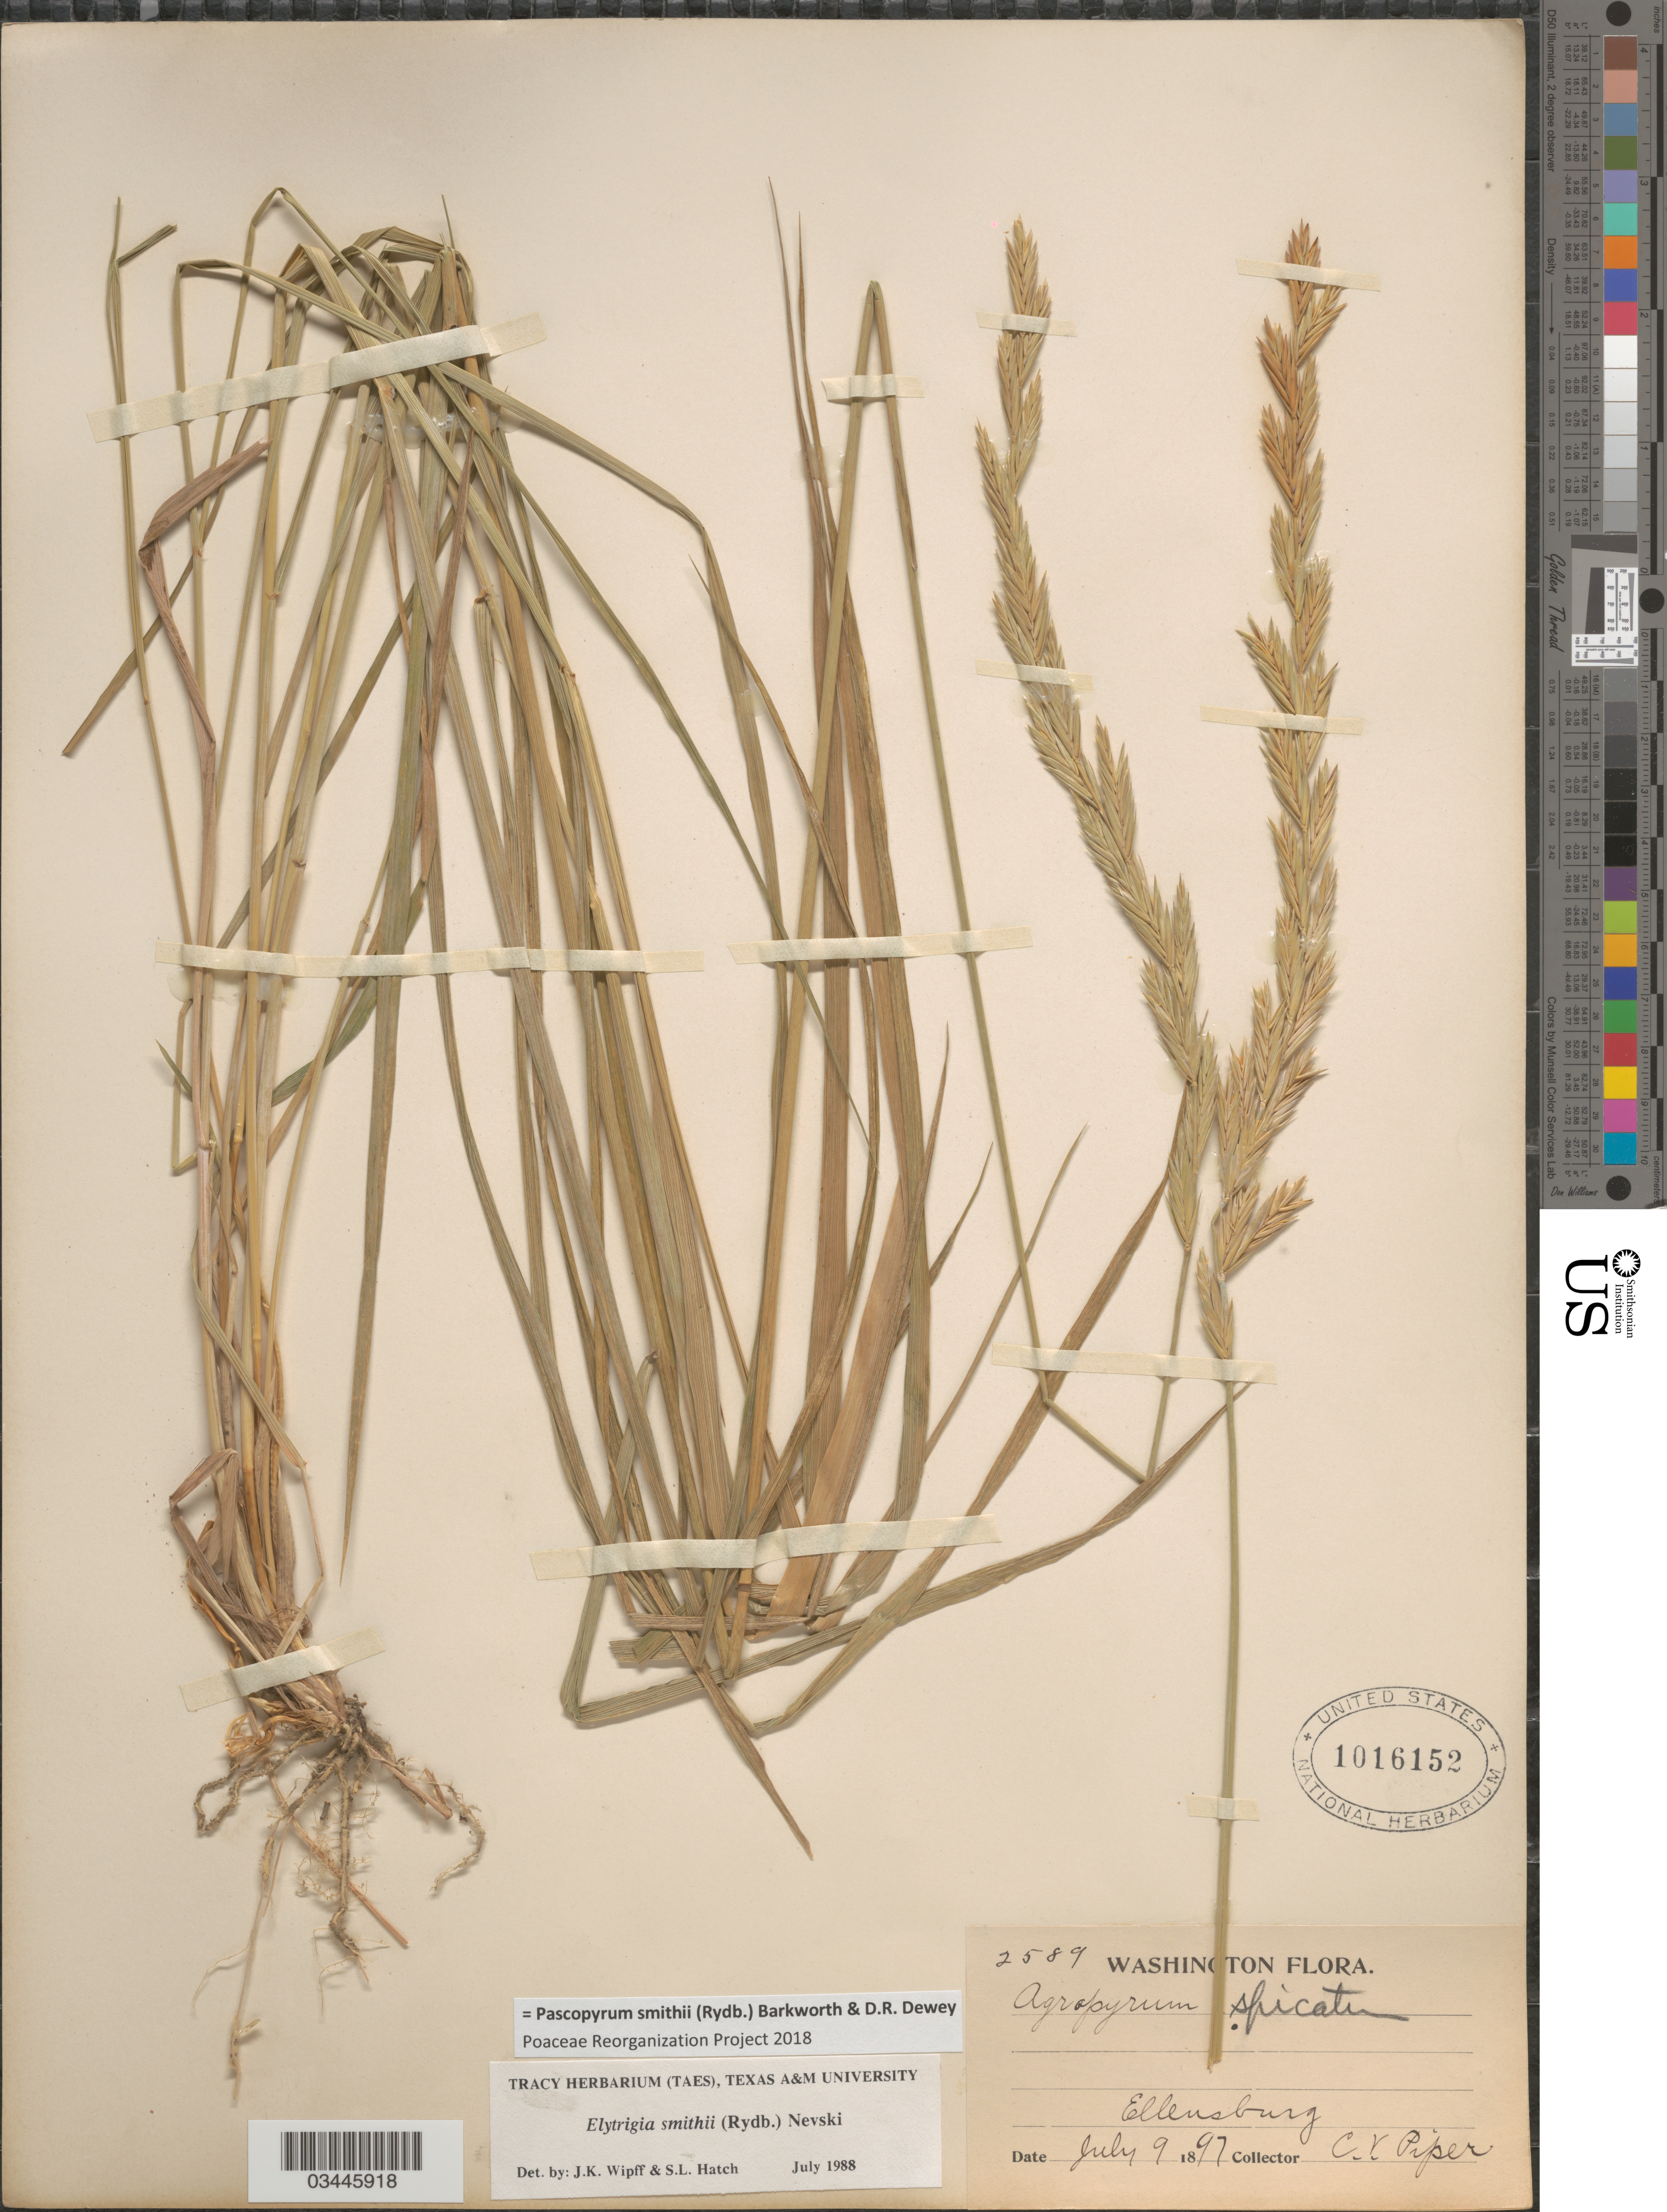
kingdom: Plantae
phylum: Tracheophyta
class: Liliopsida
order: Poales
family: Poaceae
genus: Pascopyrum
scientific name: Pascopyrum smithii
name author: (Rydb.) Barkworth & Dewey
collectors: C. V. Piper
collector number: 2589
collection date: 1897-07-09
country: United States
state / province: Washington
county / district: Kittitas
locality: Ellensburg.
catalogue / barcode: US 1016152